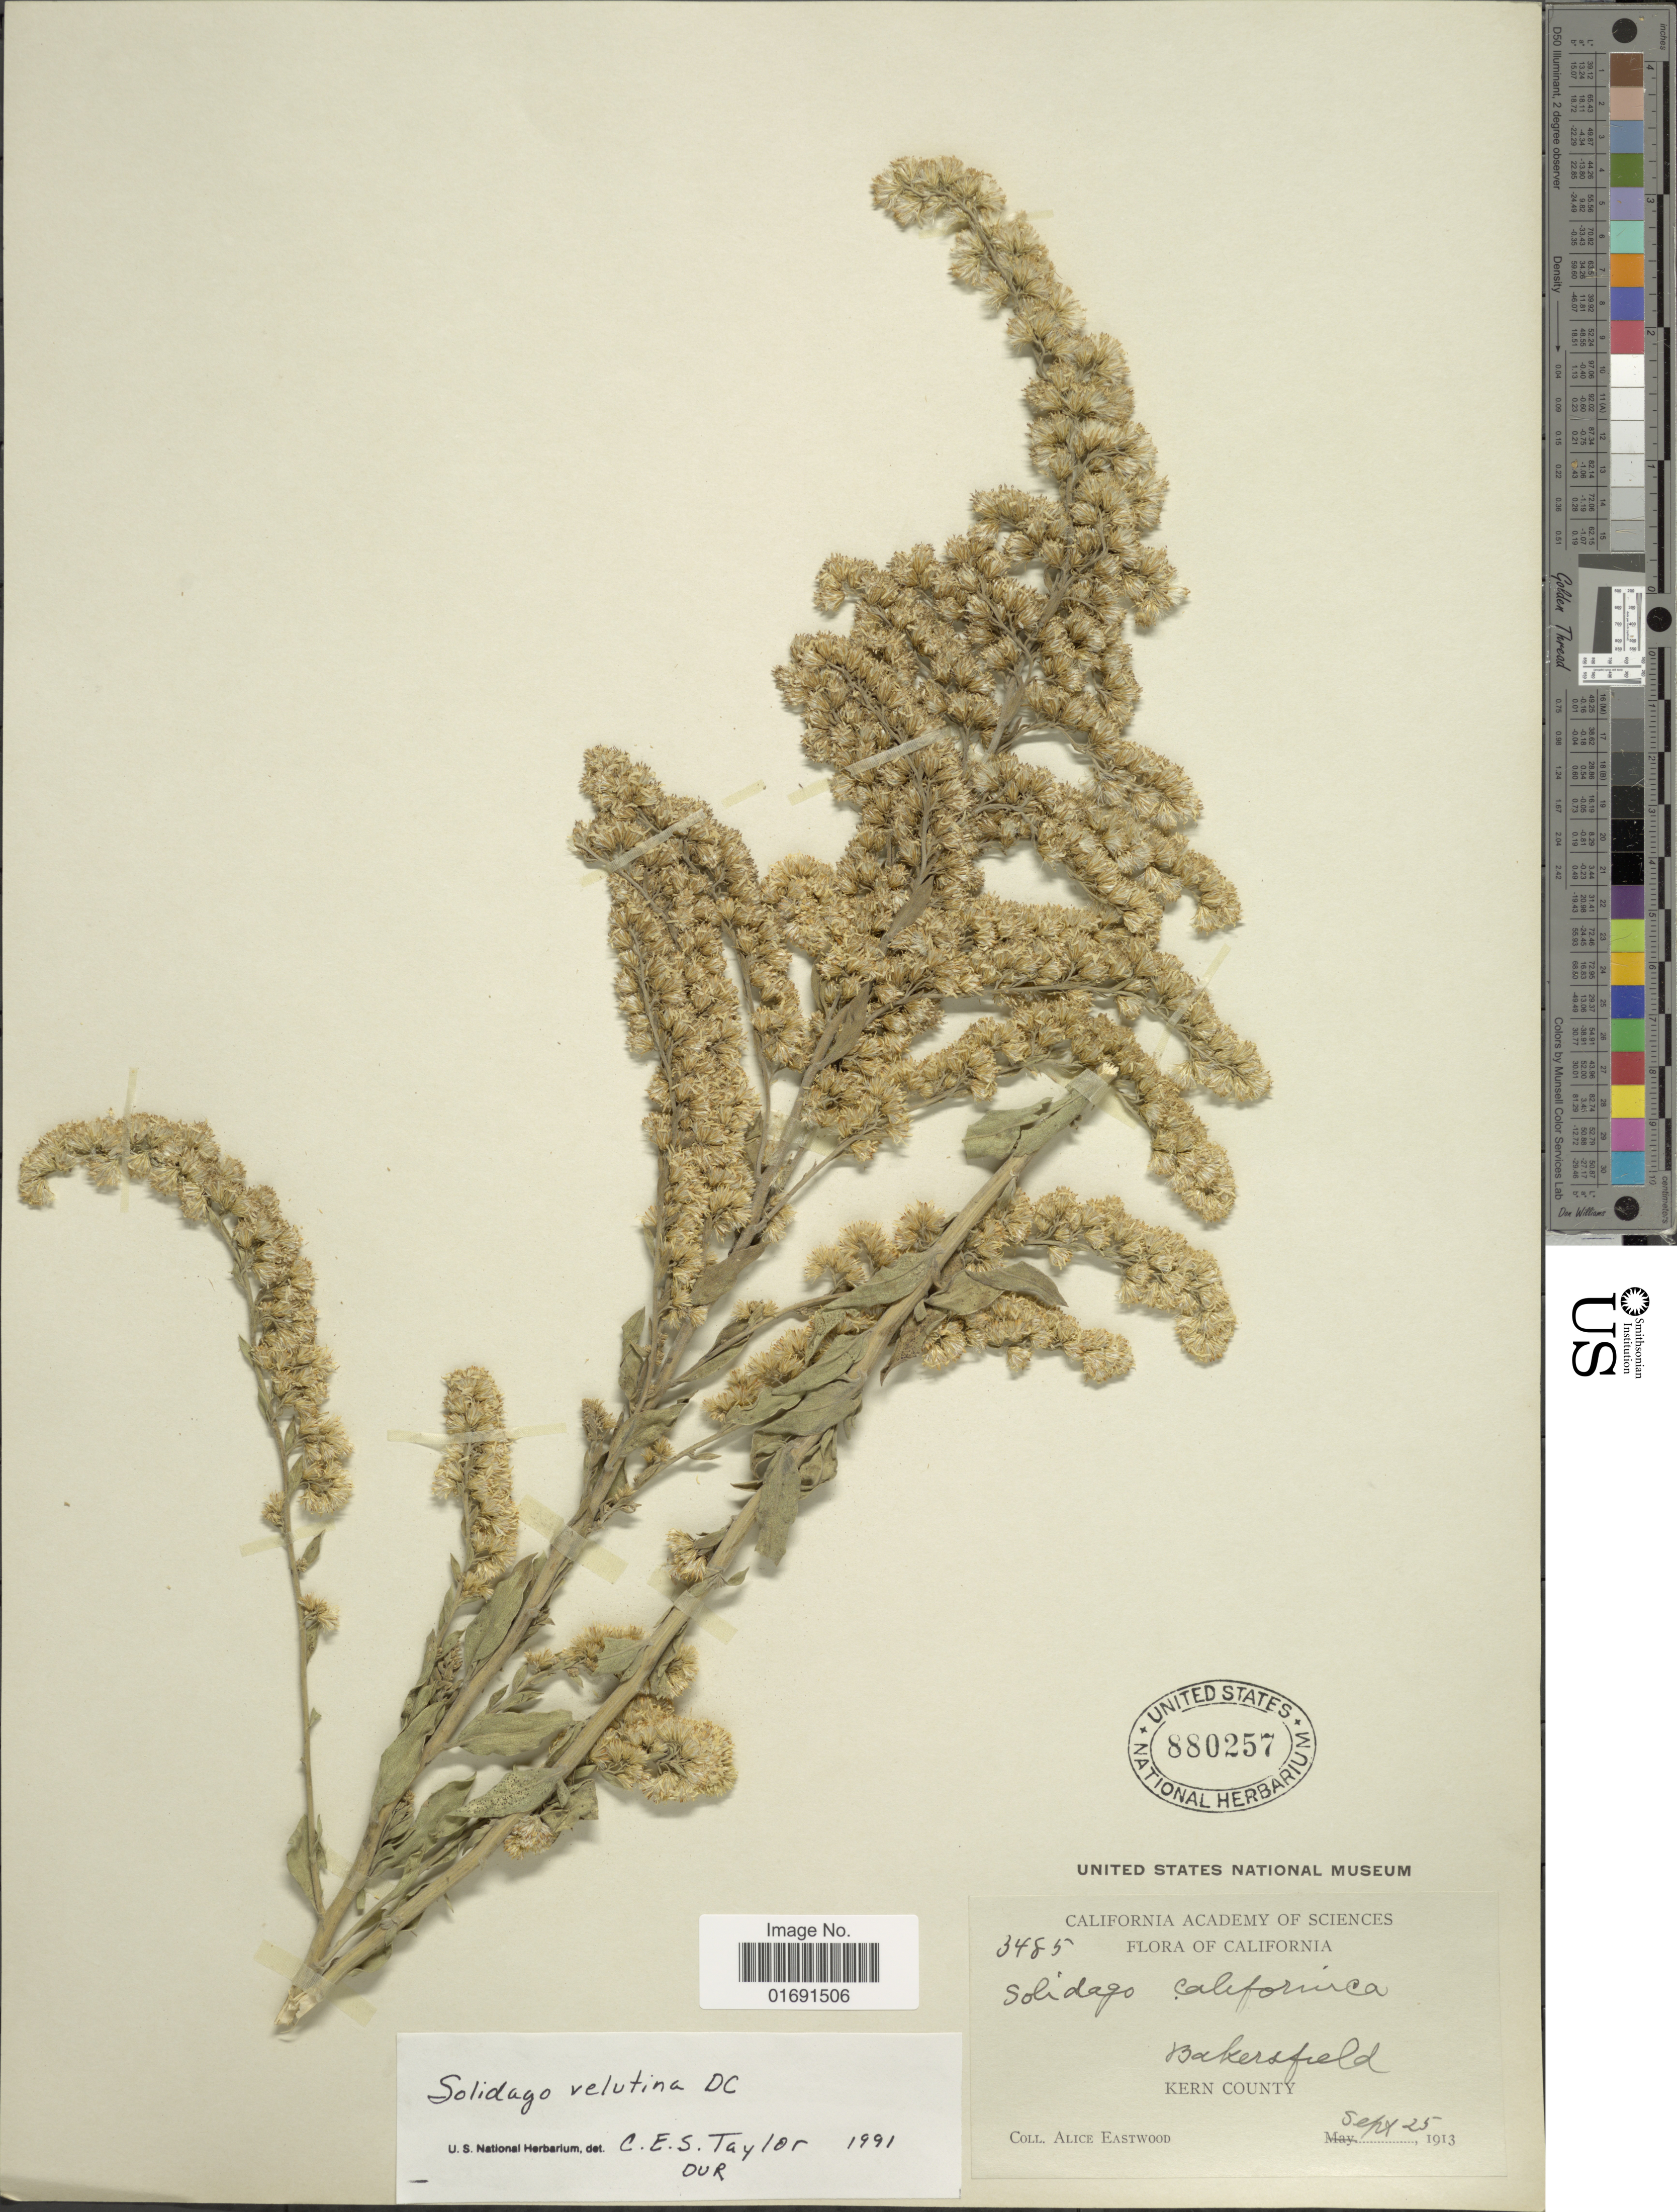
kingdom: Plantae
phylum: Tracheophyta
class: Magnoliopsida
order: Asterales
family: Asteraceae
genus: Solidago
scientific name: Solidago velutina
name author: DC.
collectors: A. Eastwood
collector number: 3485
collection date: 1913-09-25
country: United States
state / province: California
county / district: Kern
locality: Bakersfield, Kern County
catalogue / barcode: US 880257